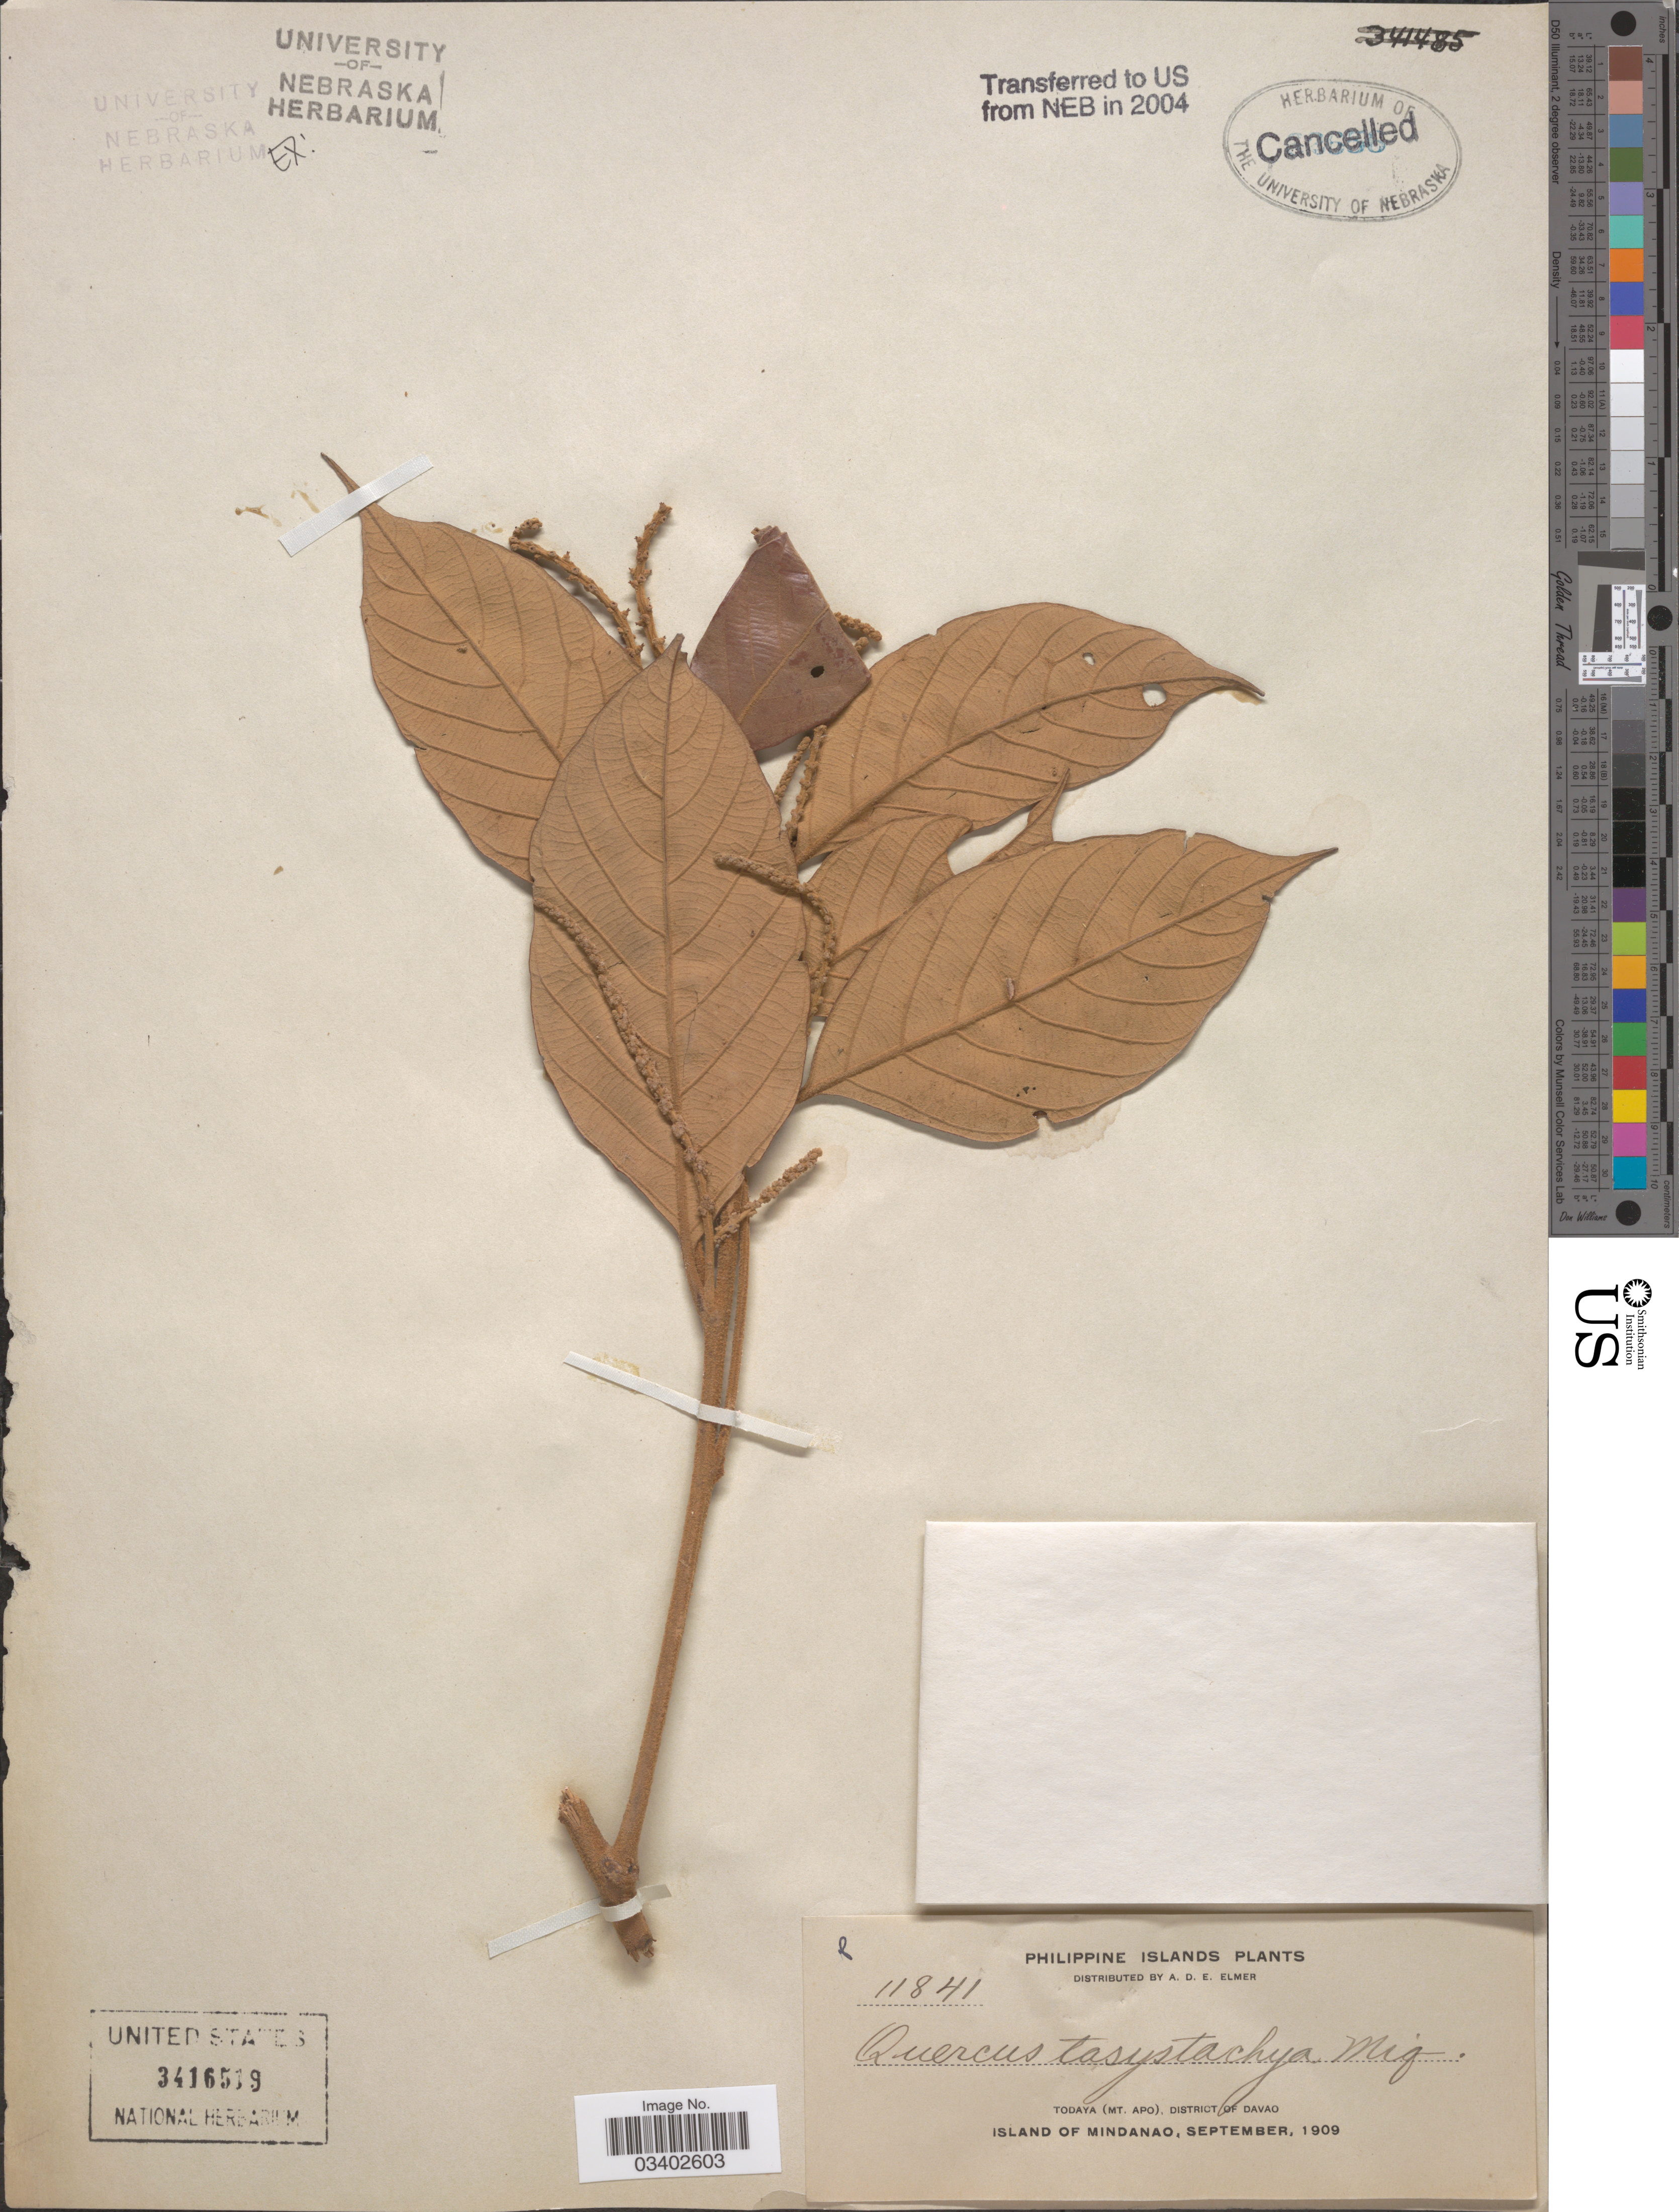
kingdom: Plantae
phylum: Tracheophyta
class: Magnoliopsida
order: Fagales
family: Fagaceae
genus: Lithocarpus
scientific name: Lithocarpus dasystachyus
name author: (Miq.) Rehder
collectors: A. D. E. Elmer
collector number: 11841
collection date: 1909-09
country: Philippines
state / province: Davao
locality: Todaya (Mt. Apo), District of Davao. Island of Mindanao.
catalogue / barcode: US 3416519